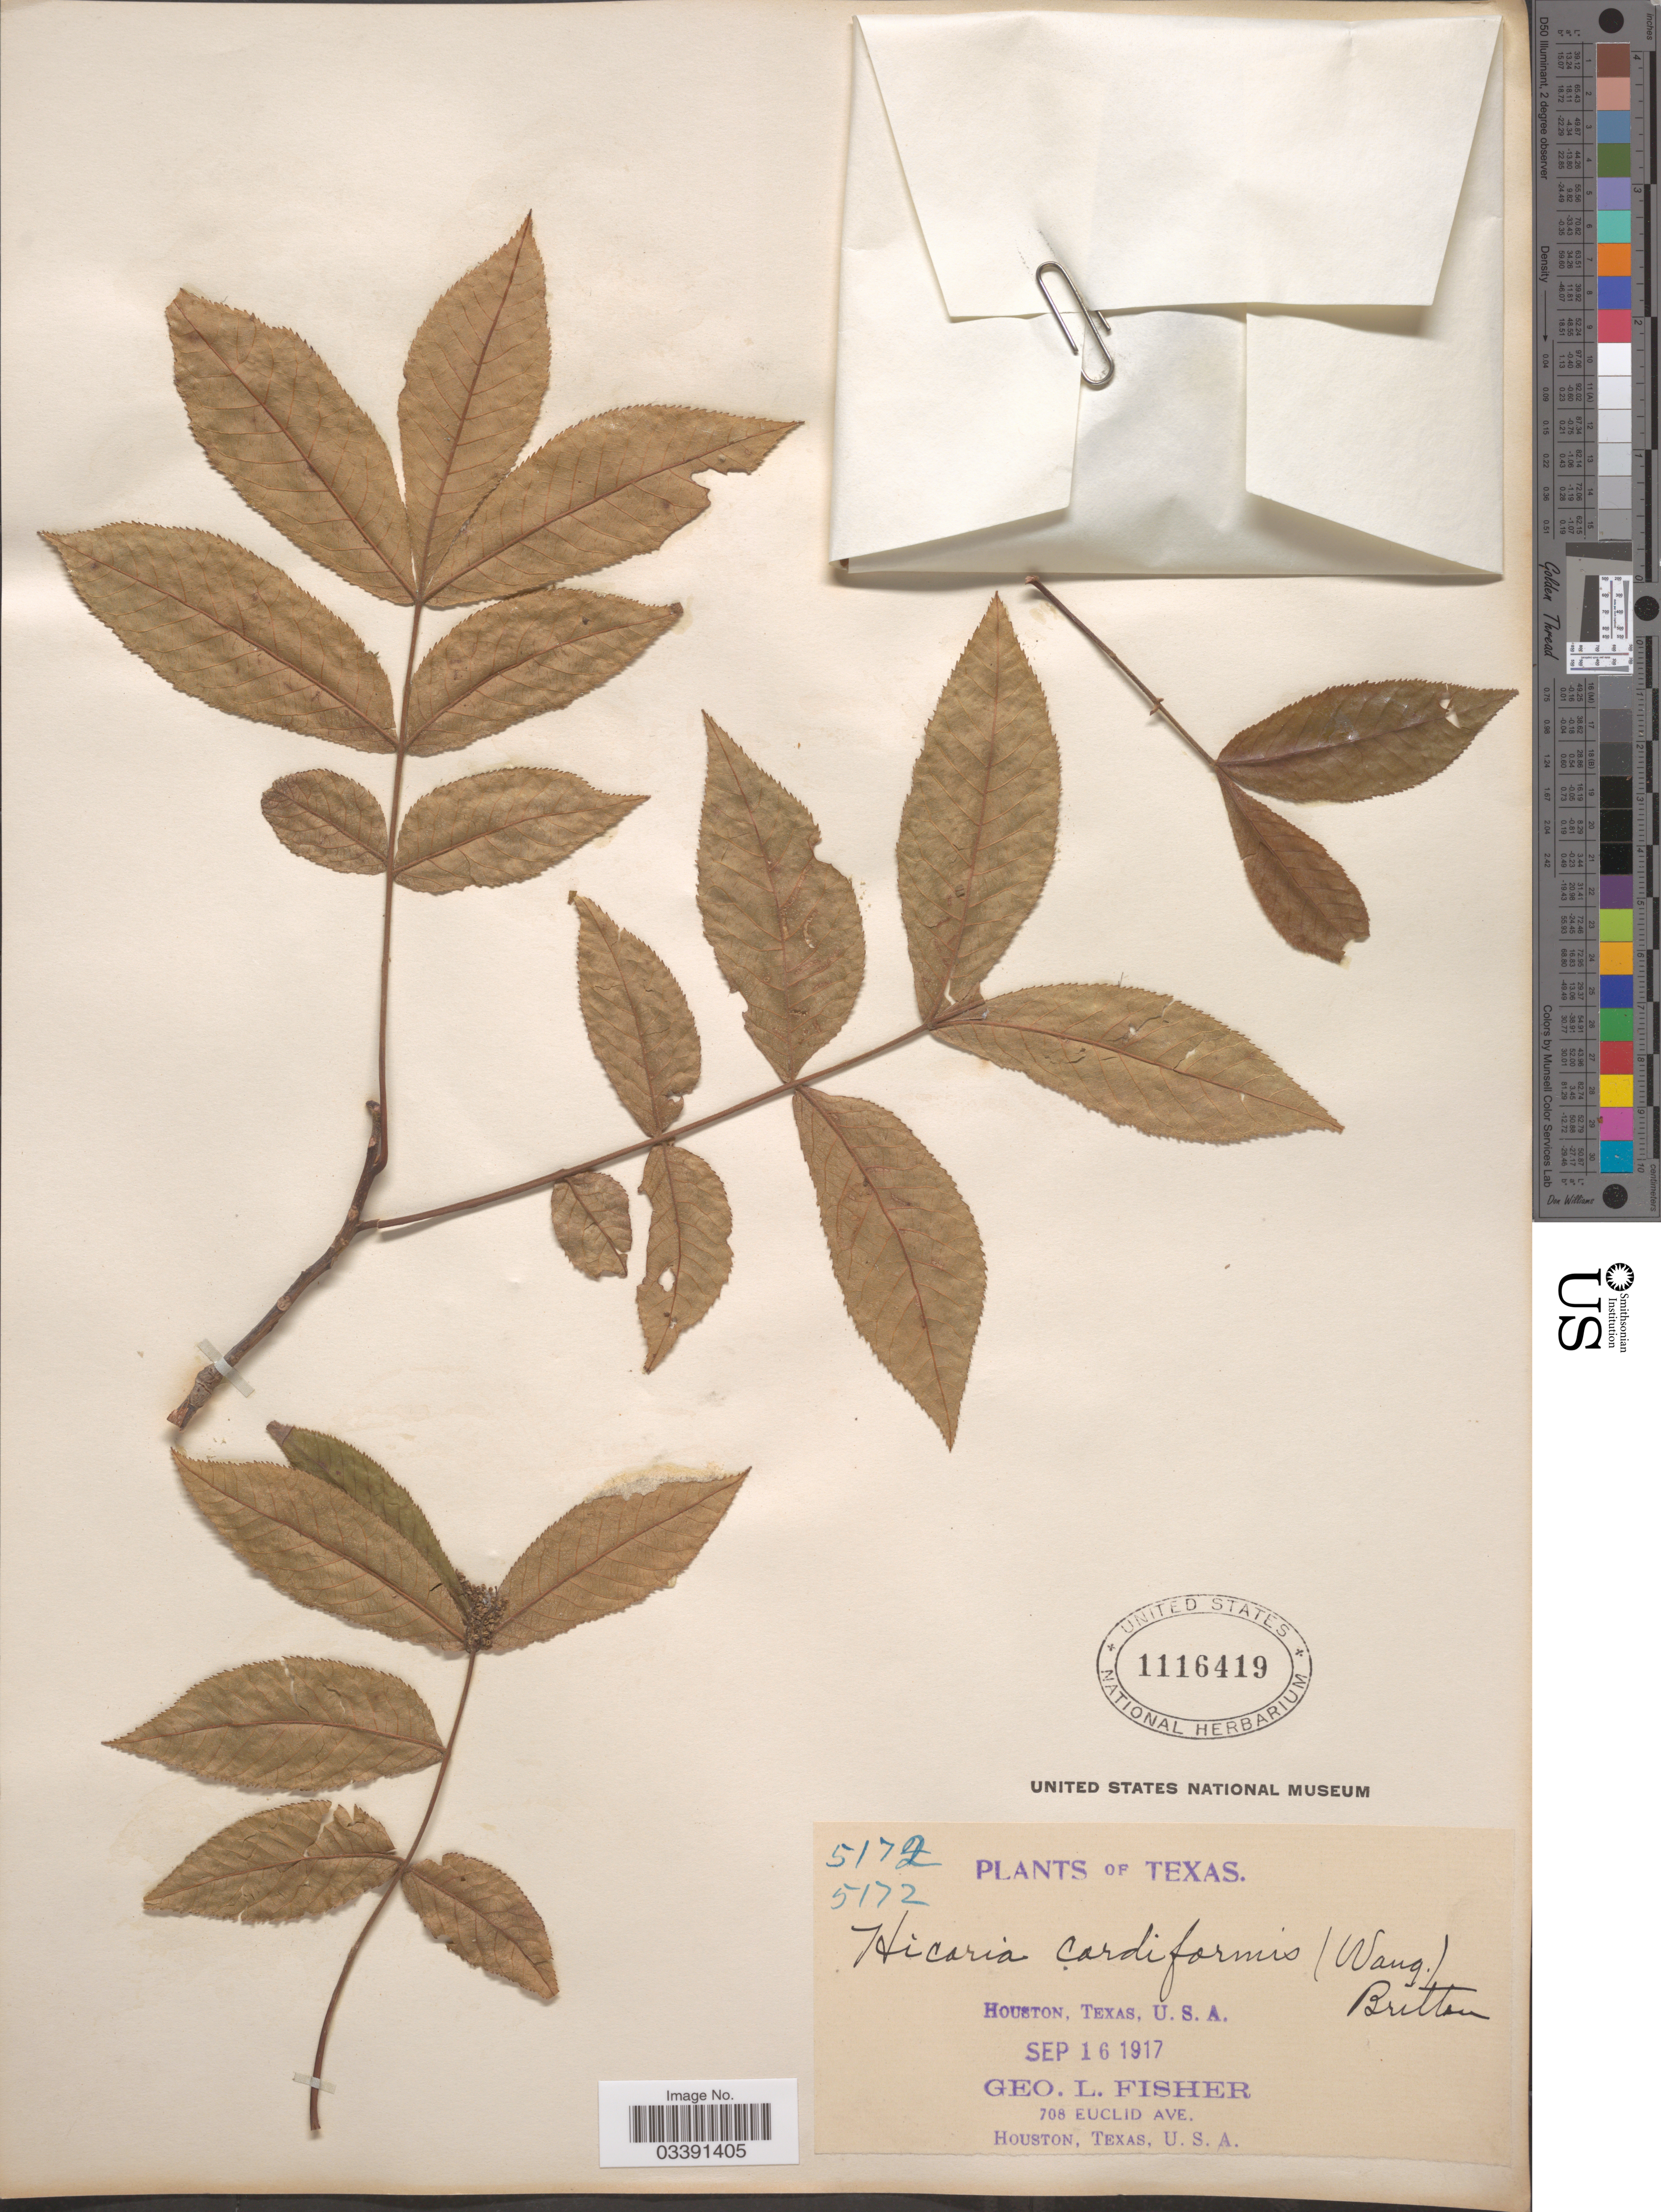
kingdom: Plantae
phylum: Tracheophyta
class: Magnoliopsida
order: Fagales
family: Juglandaceae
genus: Carya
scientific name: Carya cordiformis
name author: (Wangenh.) K. Koch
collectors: G. L. Fisher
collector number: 5172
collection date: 1917-09-16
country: United States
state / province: Texas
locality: Houston.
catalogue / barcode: US 1116419